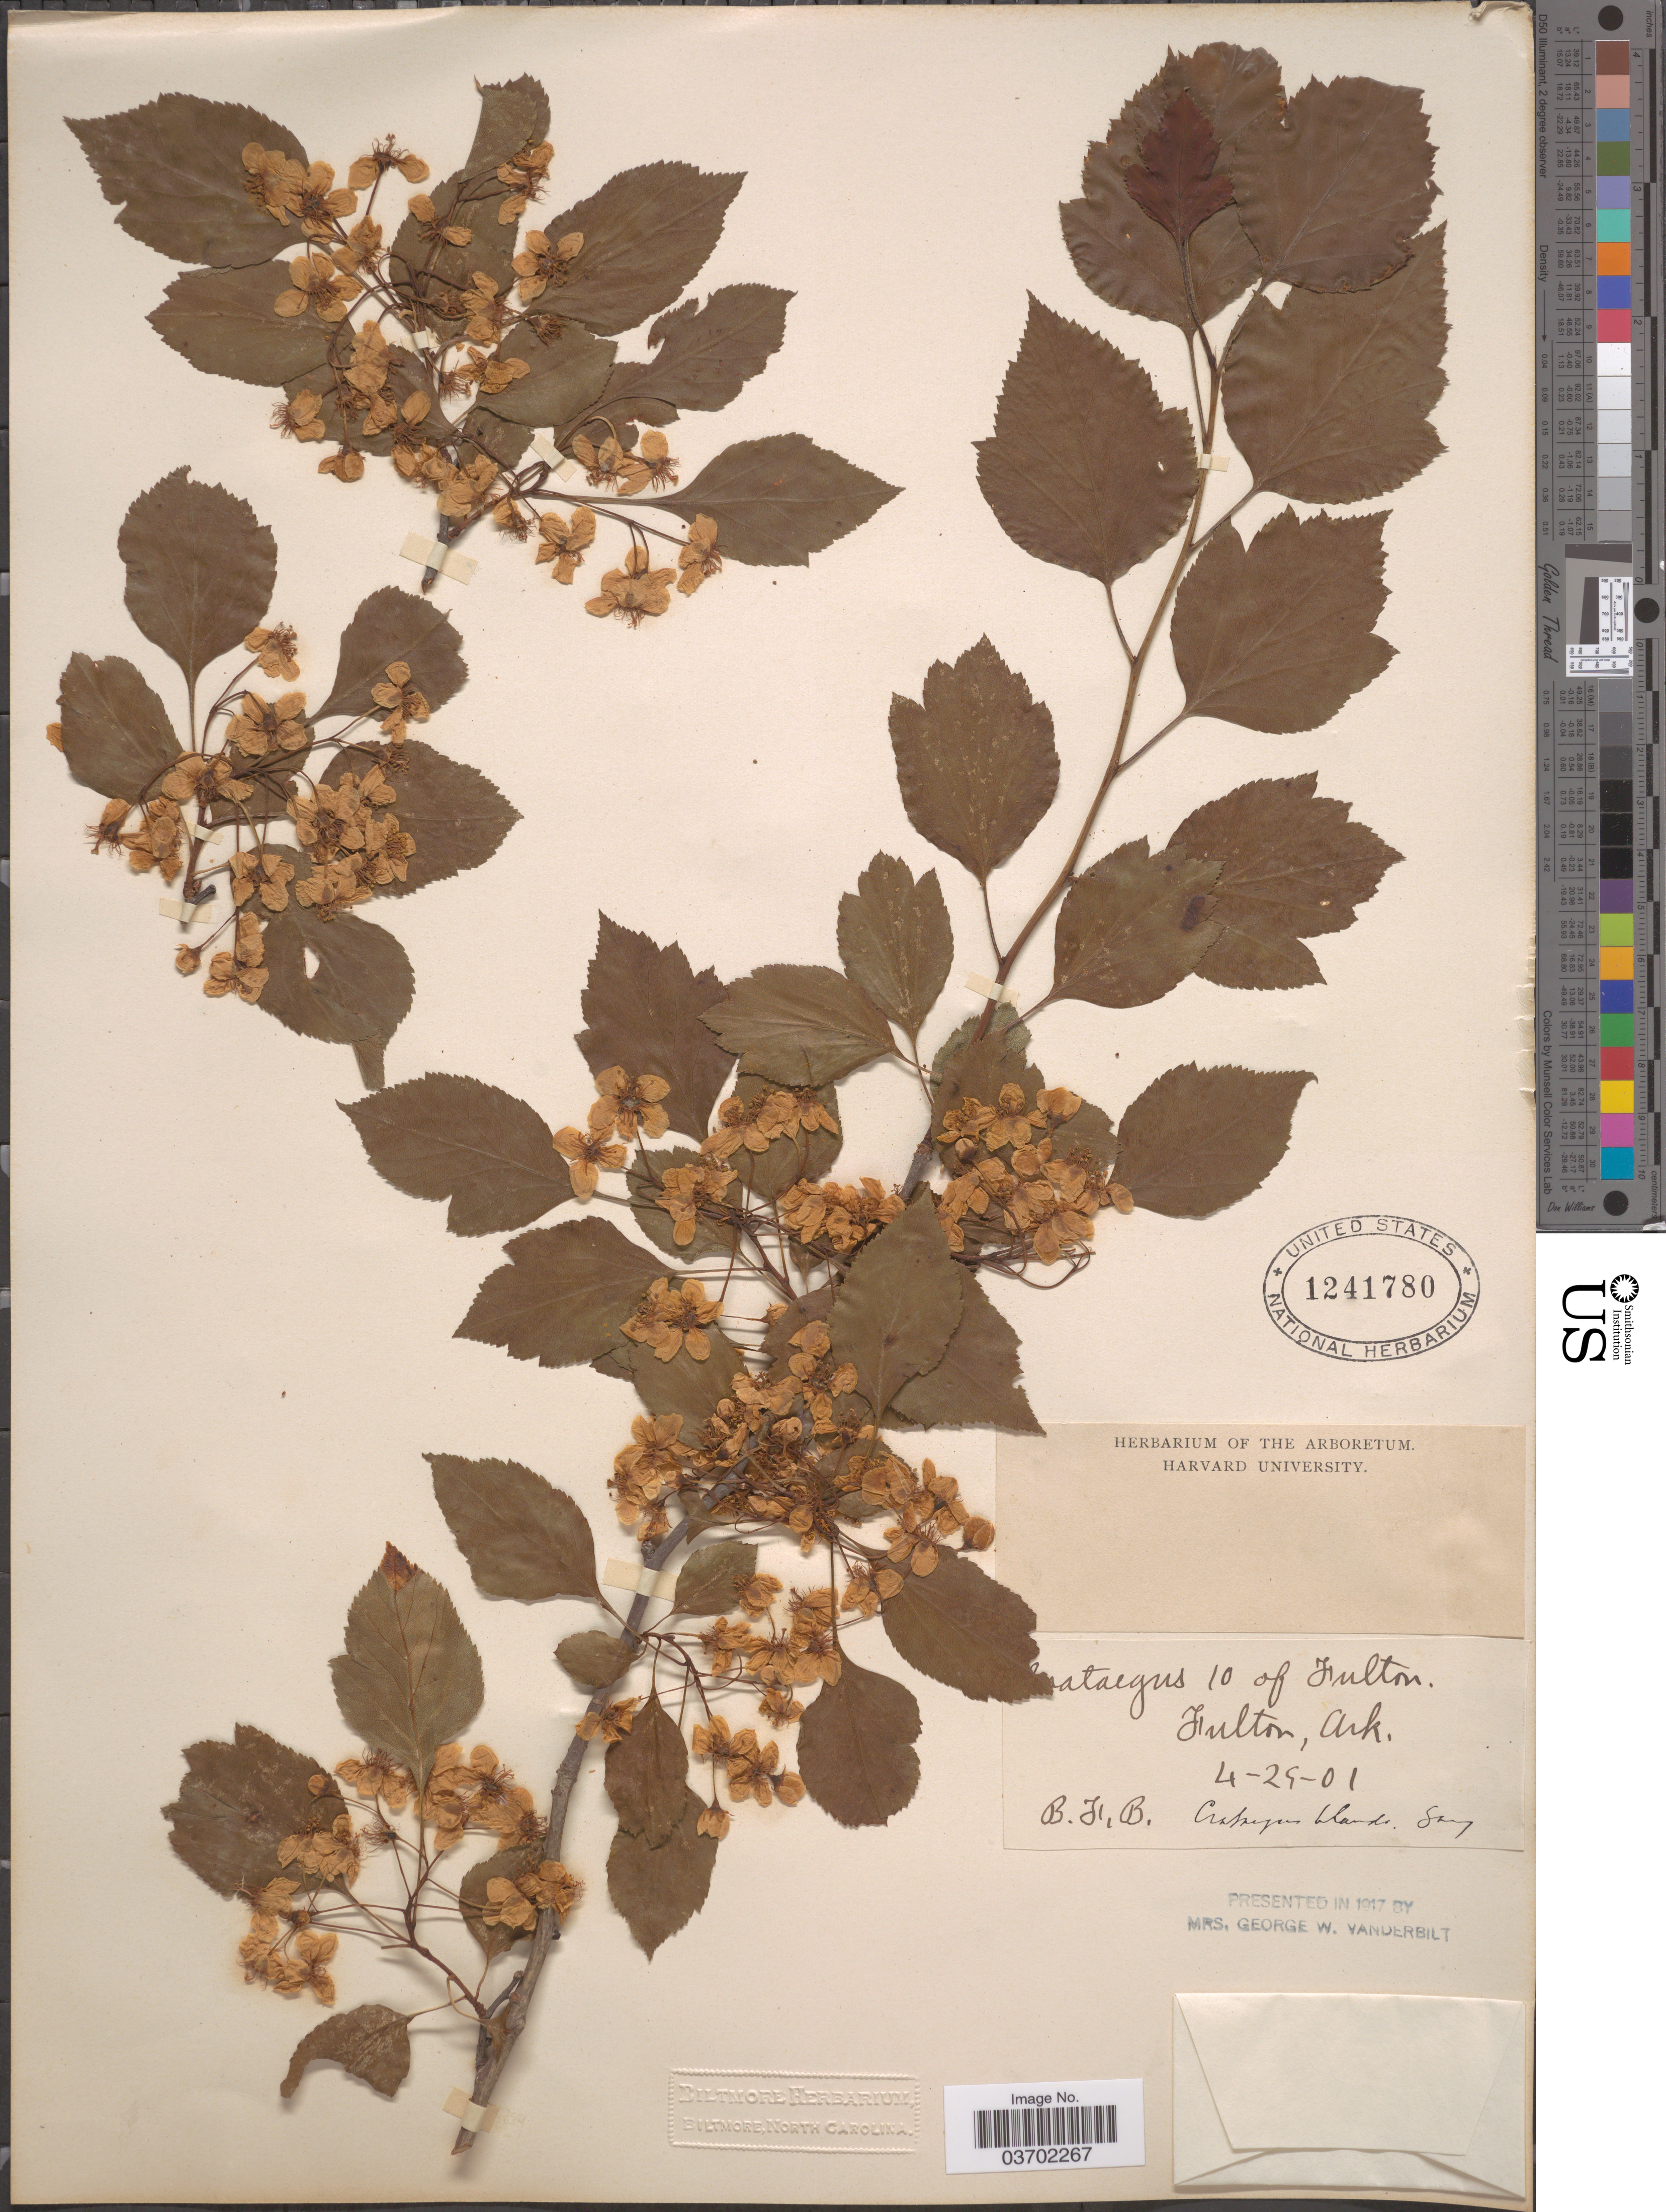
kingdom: Plantae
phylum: Tracheophyta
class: Magnoliopsida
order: Rosales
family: Rosaceae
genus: Crataegus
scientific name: Crataegus viridis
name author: L.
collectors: B. F. B.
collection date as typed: Transcribed d/m/y: 29/4/1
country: United States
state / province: Arkansas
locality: Fulton.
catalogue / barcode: US 1241780